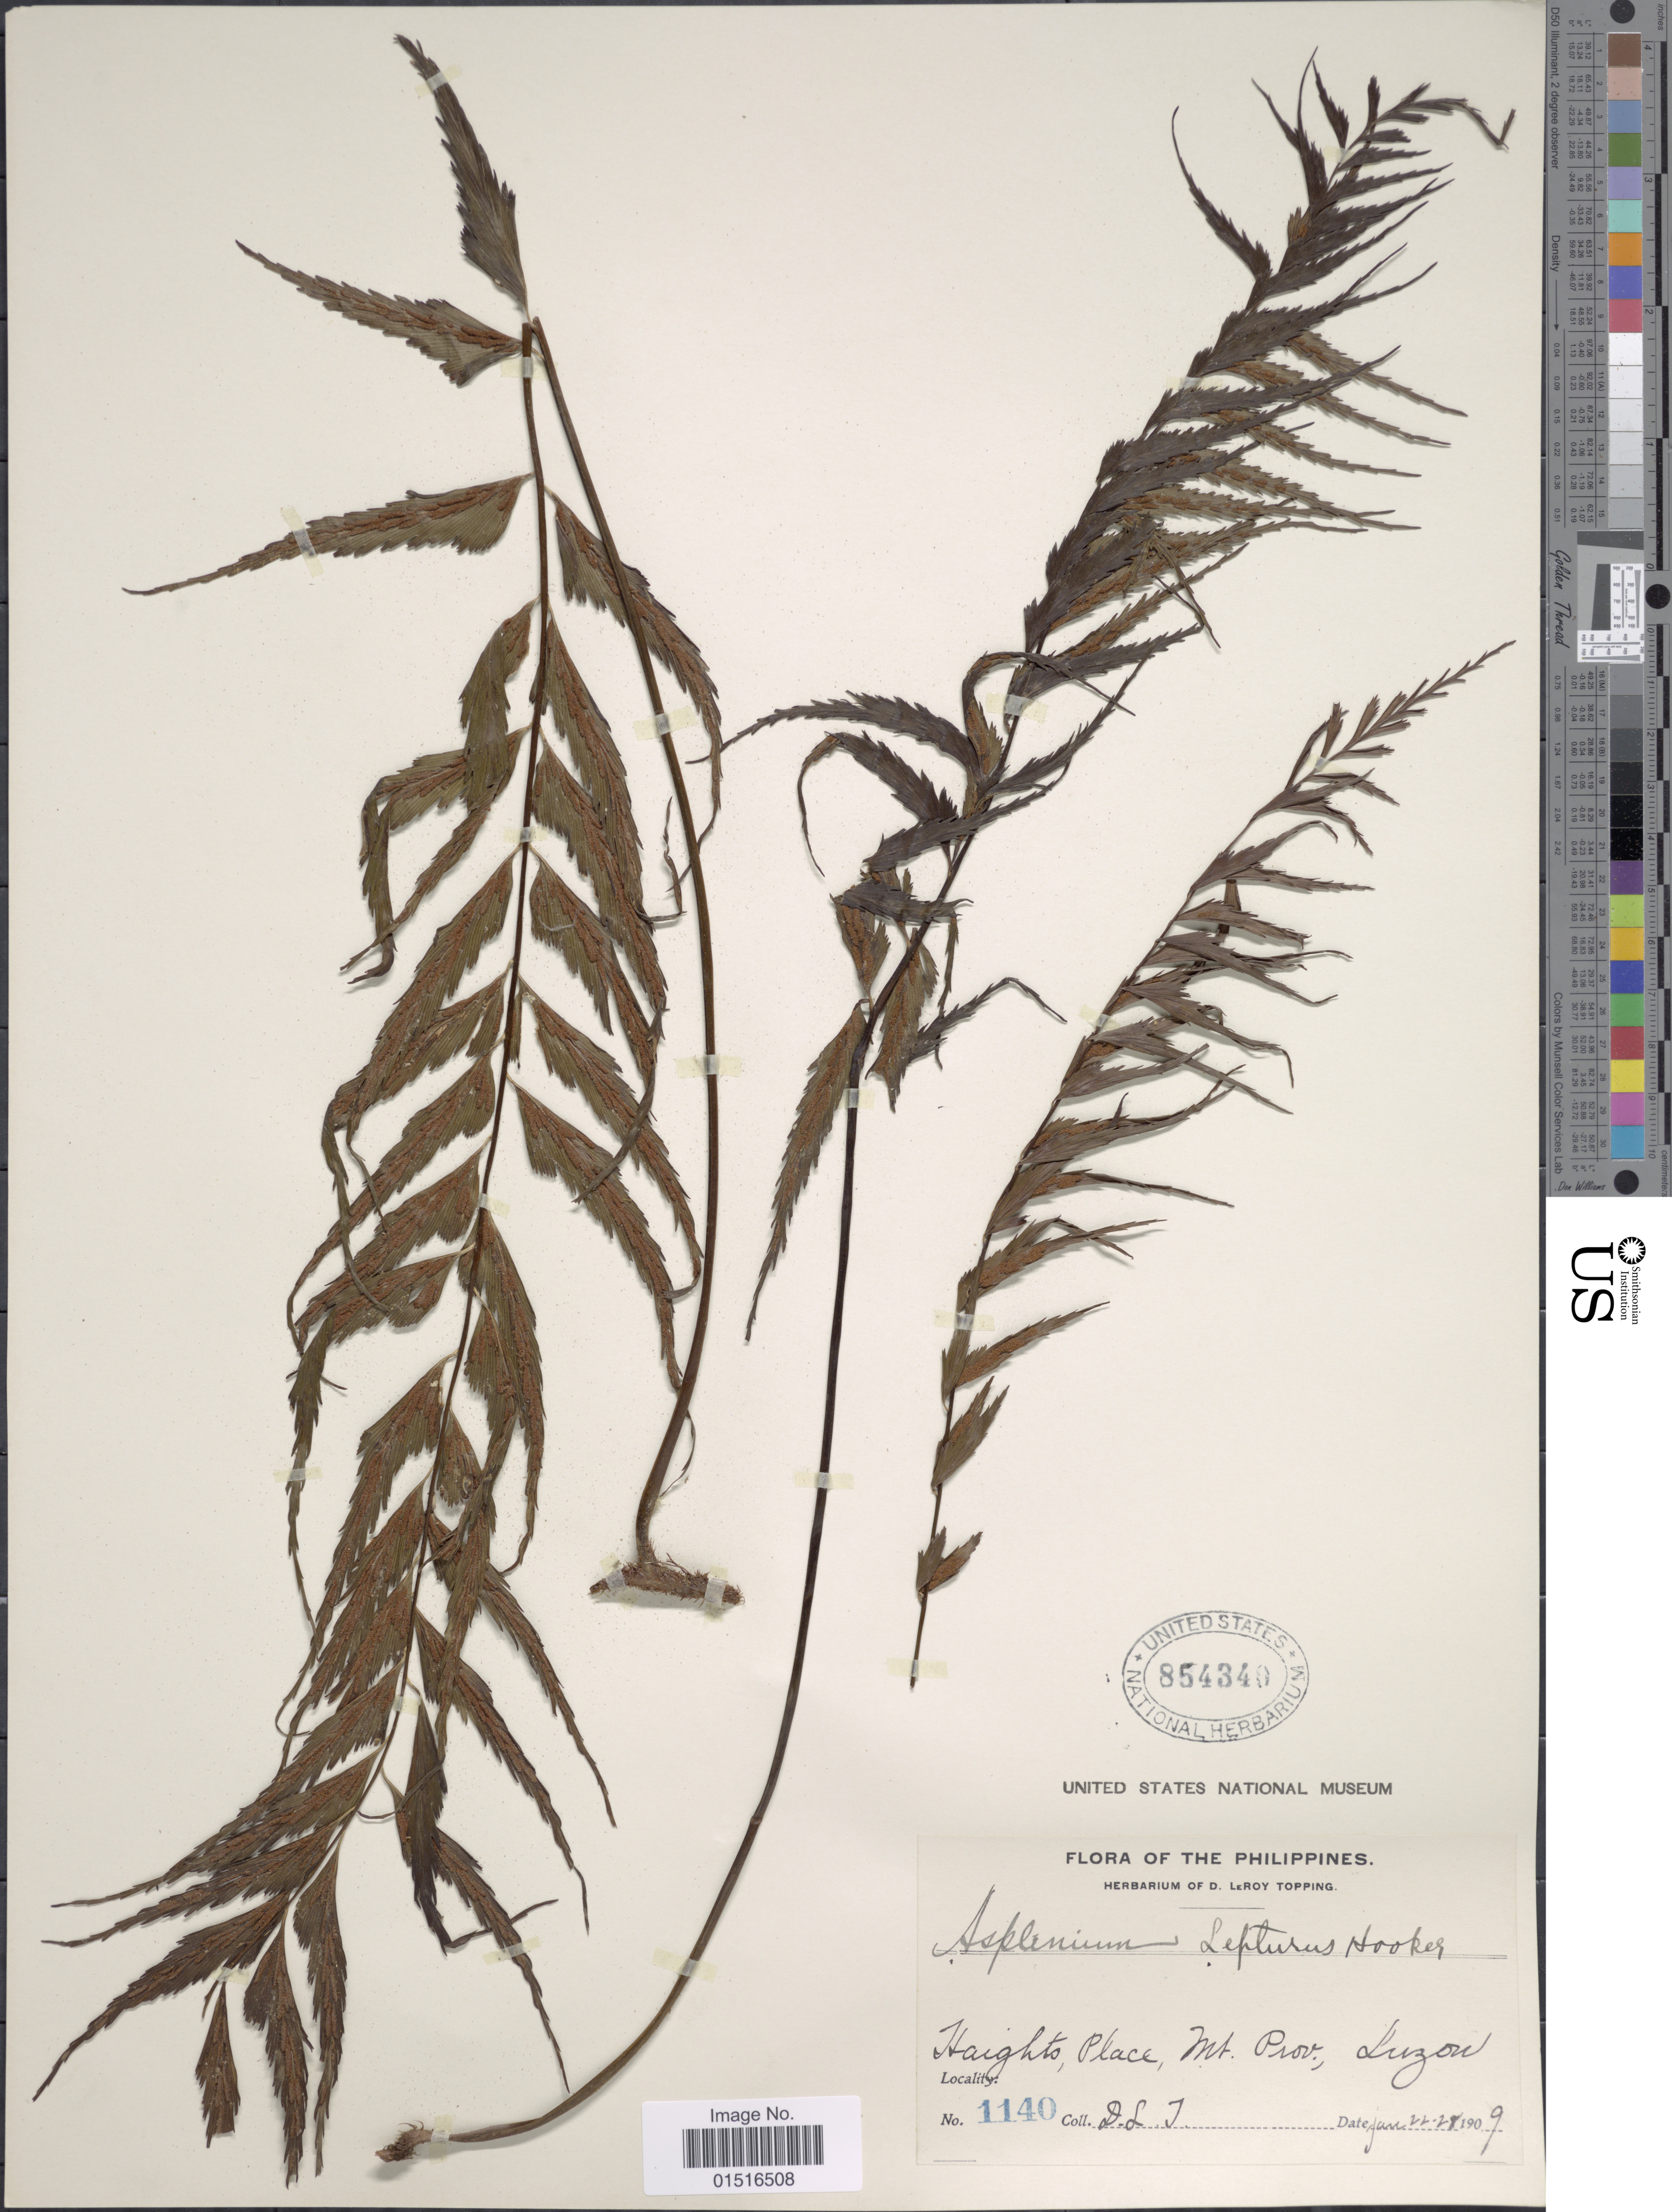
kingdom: Plantae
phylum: Tracheophyta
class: Polypodiopsida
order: Polypodiales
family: Aspleniaceae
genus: Asplenium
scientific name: Asplenium lepturus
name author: J. Sm. ex C. Presl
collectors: D. L. Topping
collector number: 1140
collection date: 1909-01-22/1909-01-28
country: Philippines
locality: Haights Place, Mt. Prov., Luzon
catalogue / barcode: US 854340